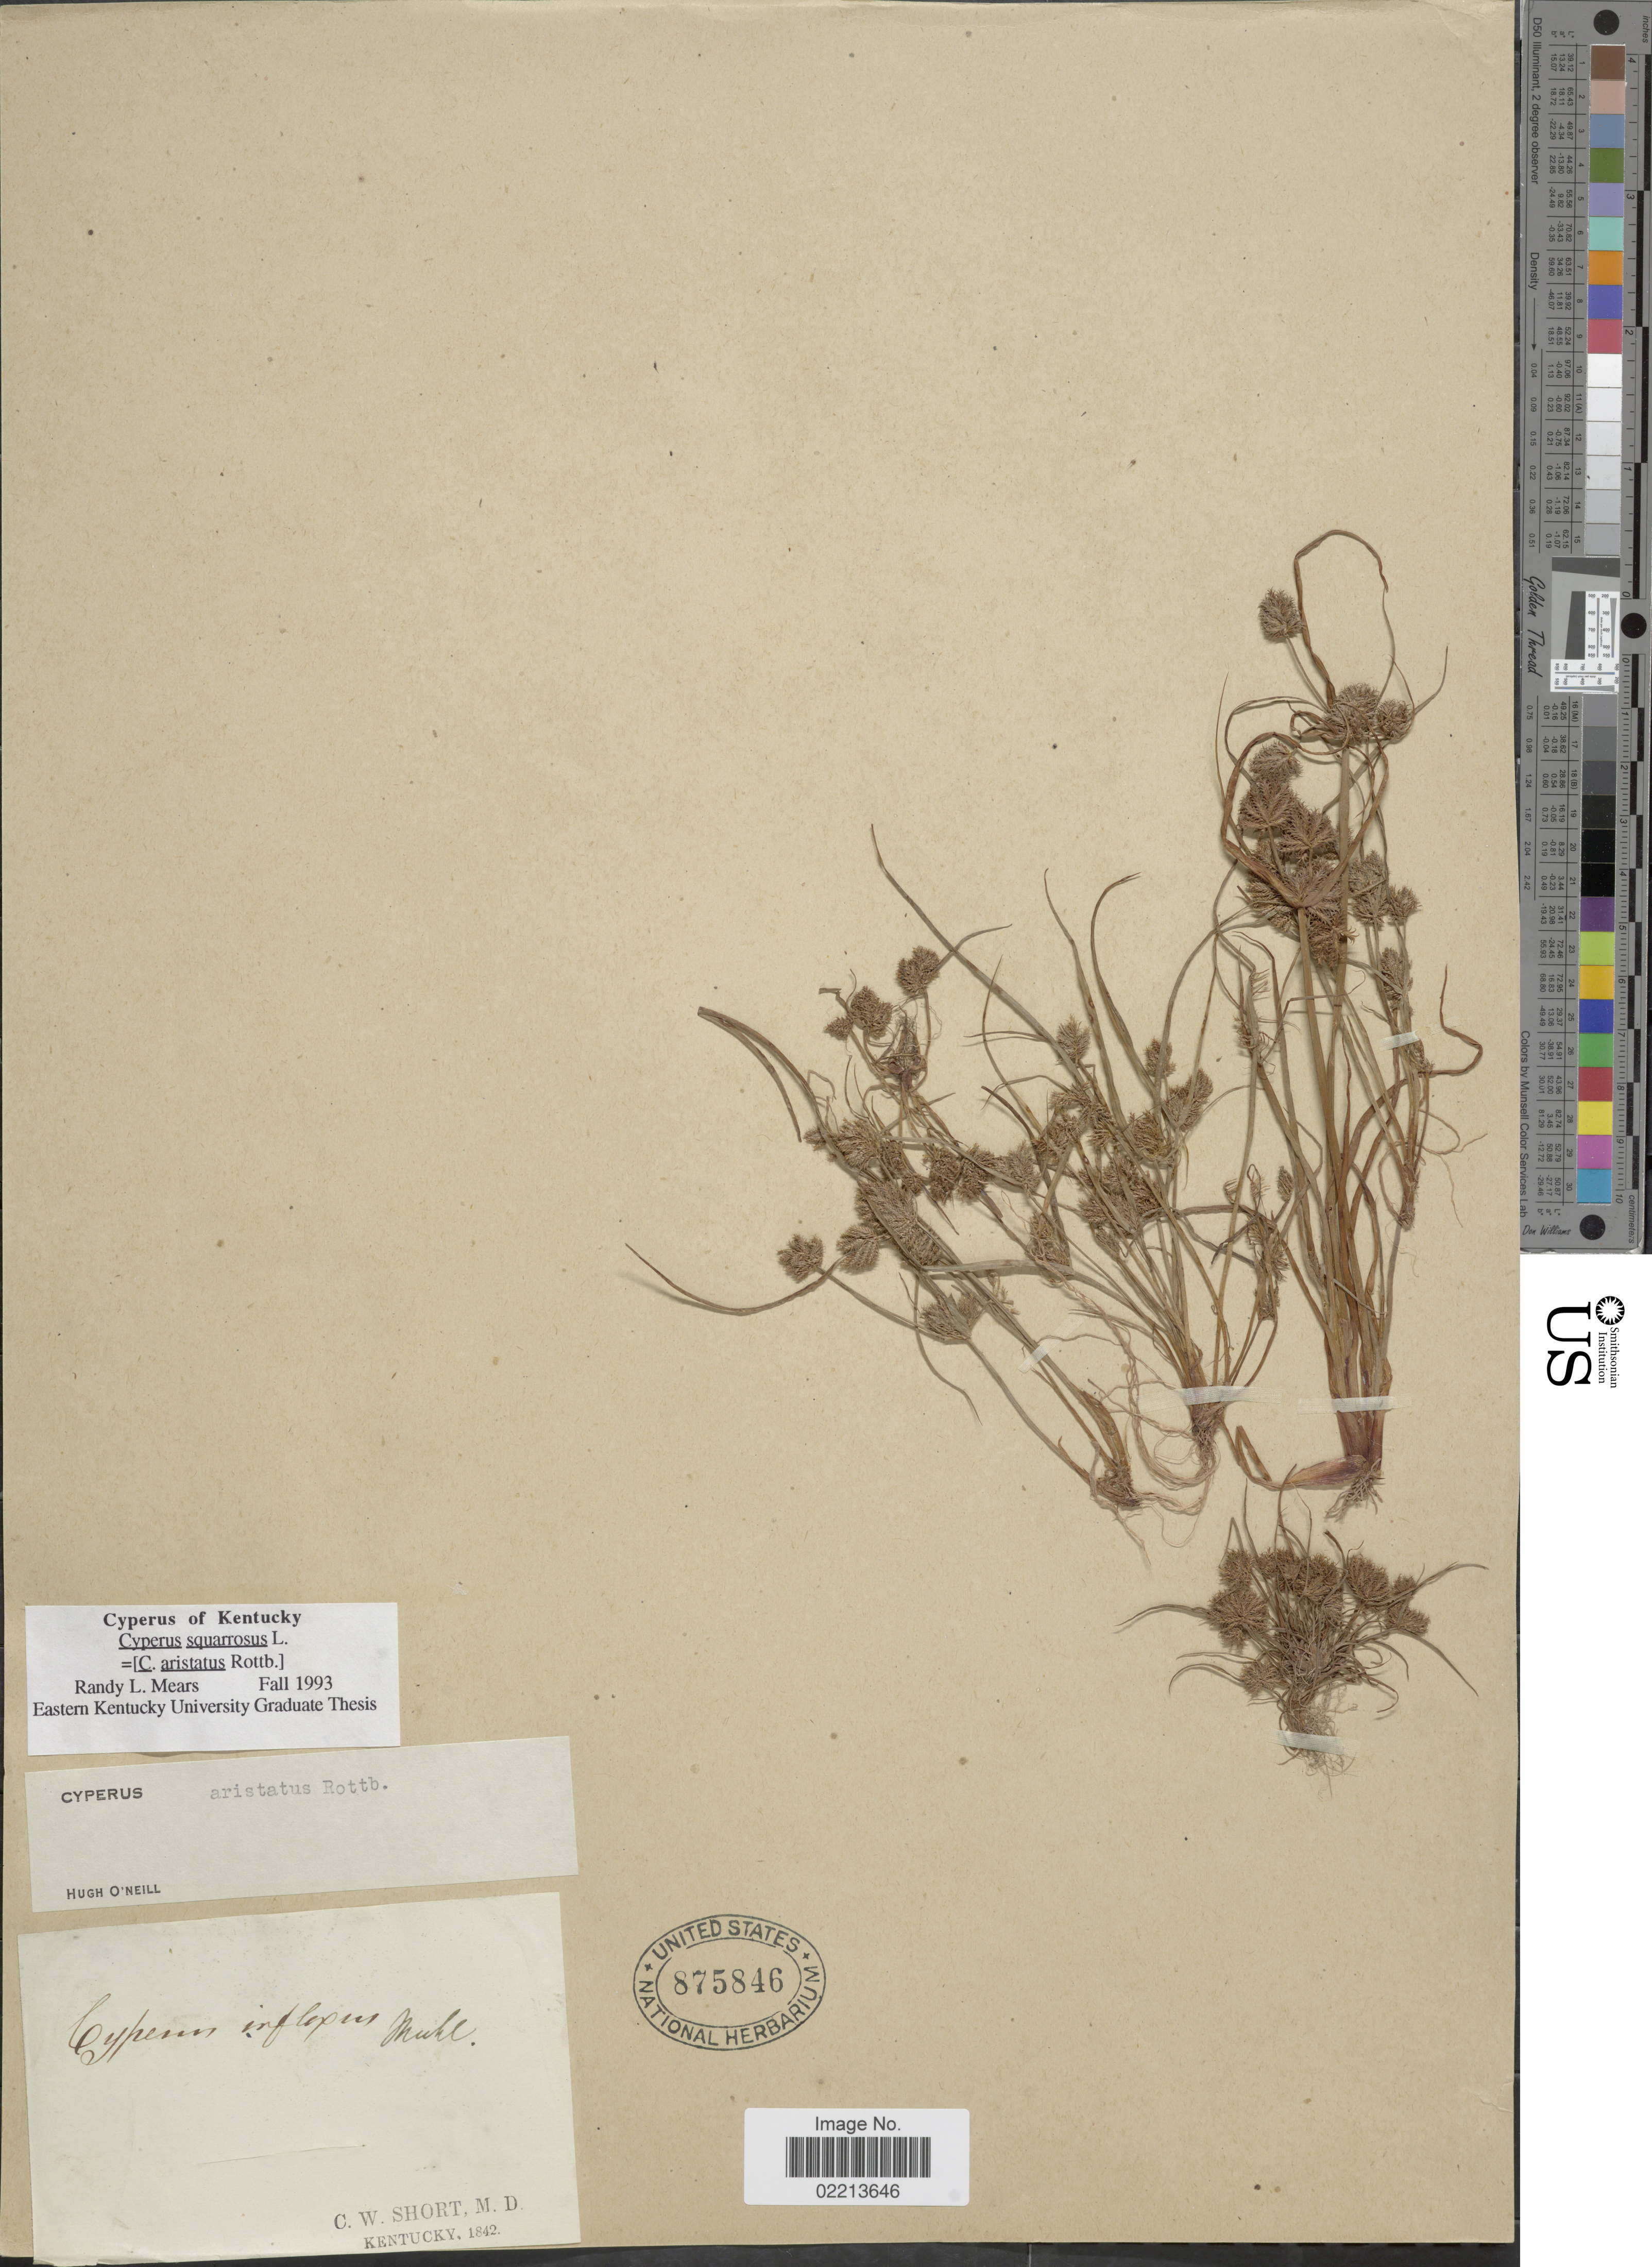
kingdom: Plantae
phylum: Tracheophyta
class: Liliopsida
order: Poales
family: Cyperaceae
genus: Cyperus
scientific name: Cyperus squarrosus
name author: L.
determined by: Mears, Randy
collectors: C. W. Short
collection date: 1842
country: United States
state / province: Kentucky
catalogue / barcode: US 875846